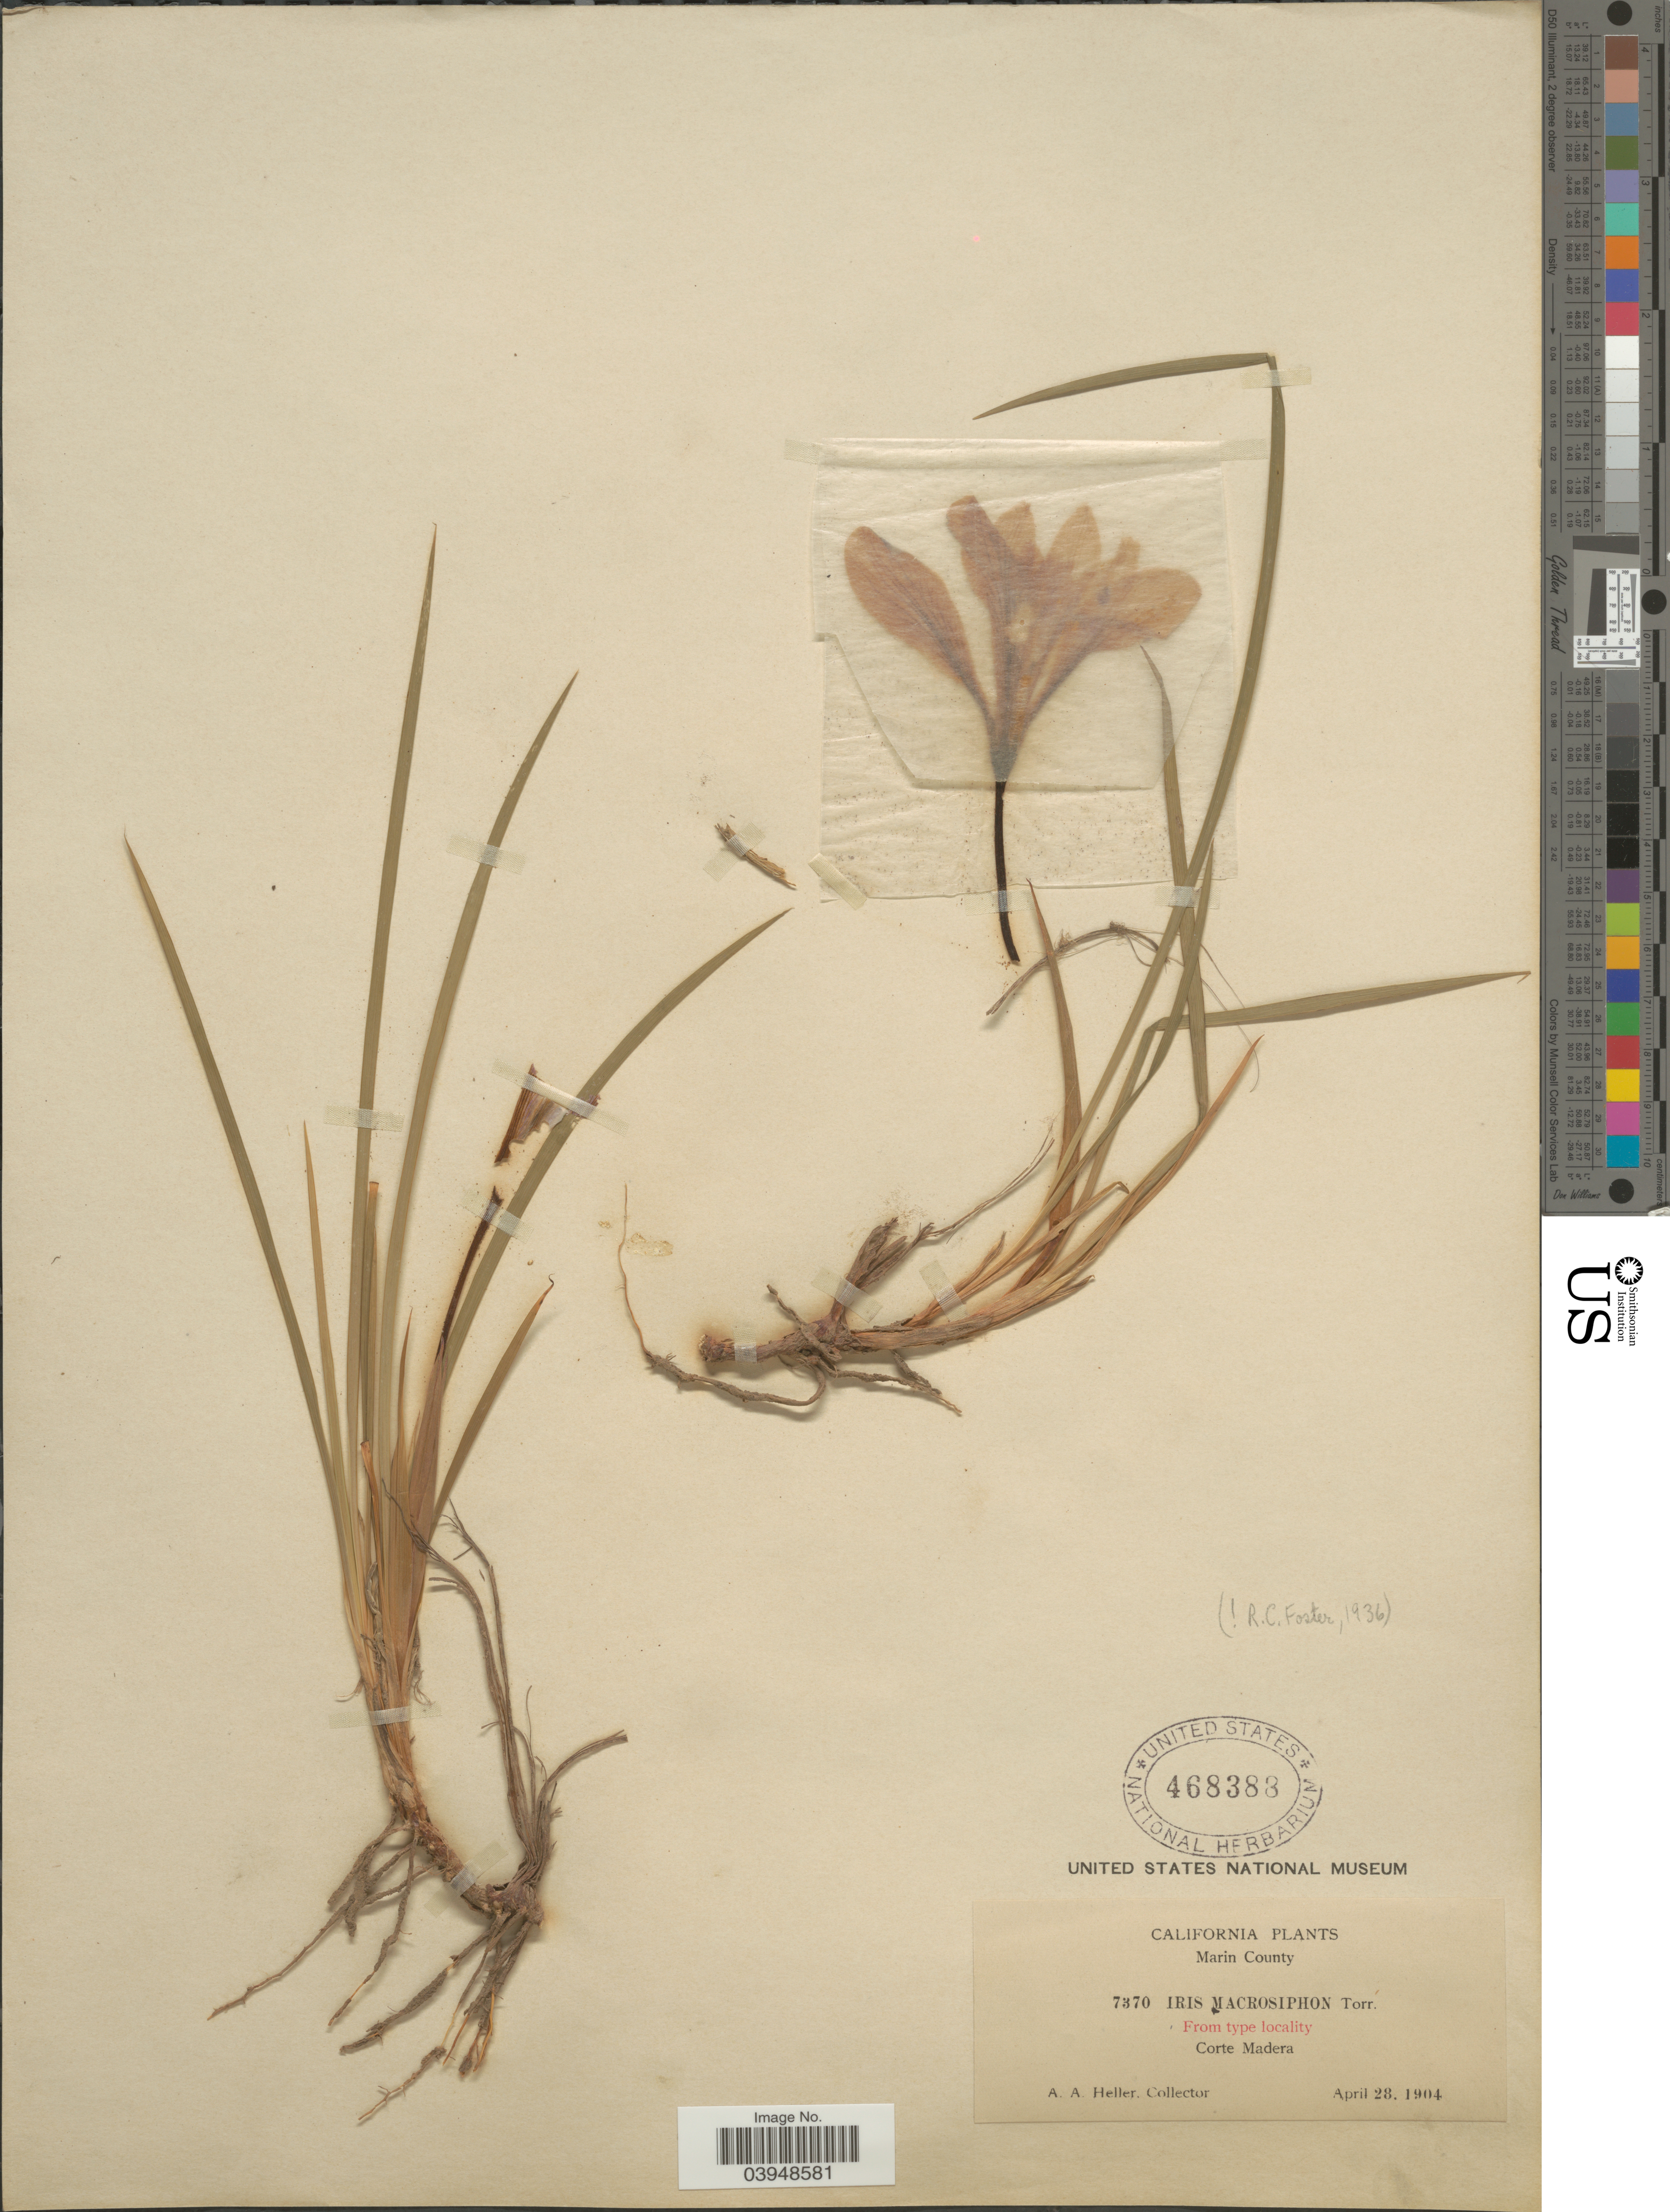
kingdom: Plantae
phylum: Tracheophyta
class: Liliopsida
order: Asparagales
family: Iridaceae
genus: Iris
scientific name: Iris macrosiphon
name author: Torr.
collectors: A. A. Heller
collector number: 7370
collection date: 1904-04-28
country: United States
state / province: California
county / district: Marin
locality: Marin County. Corte Madera.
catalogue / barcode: US 468383